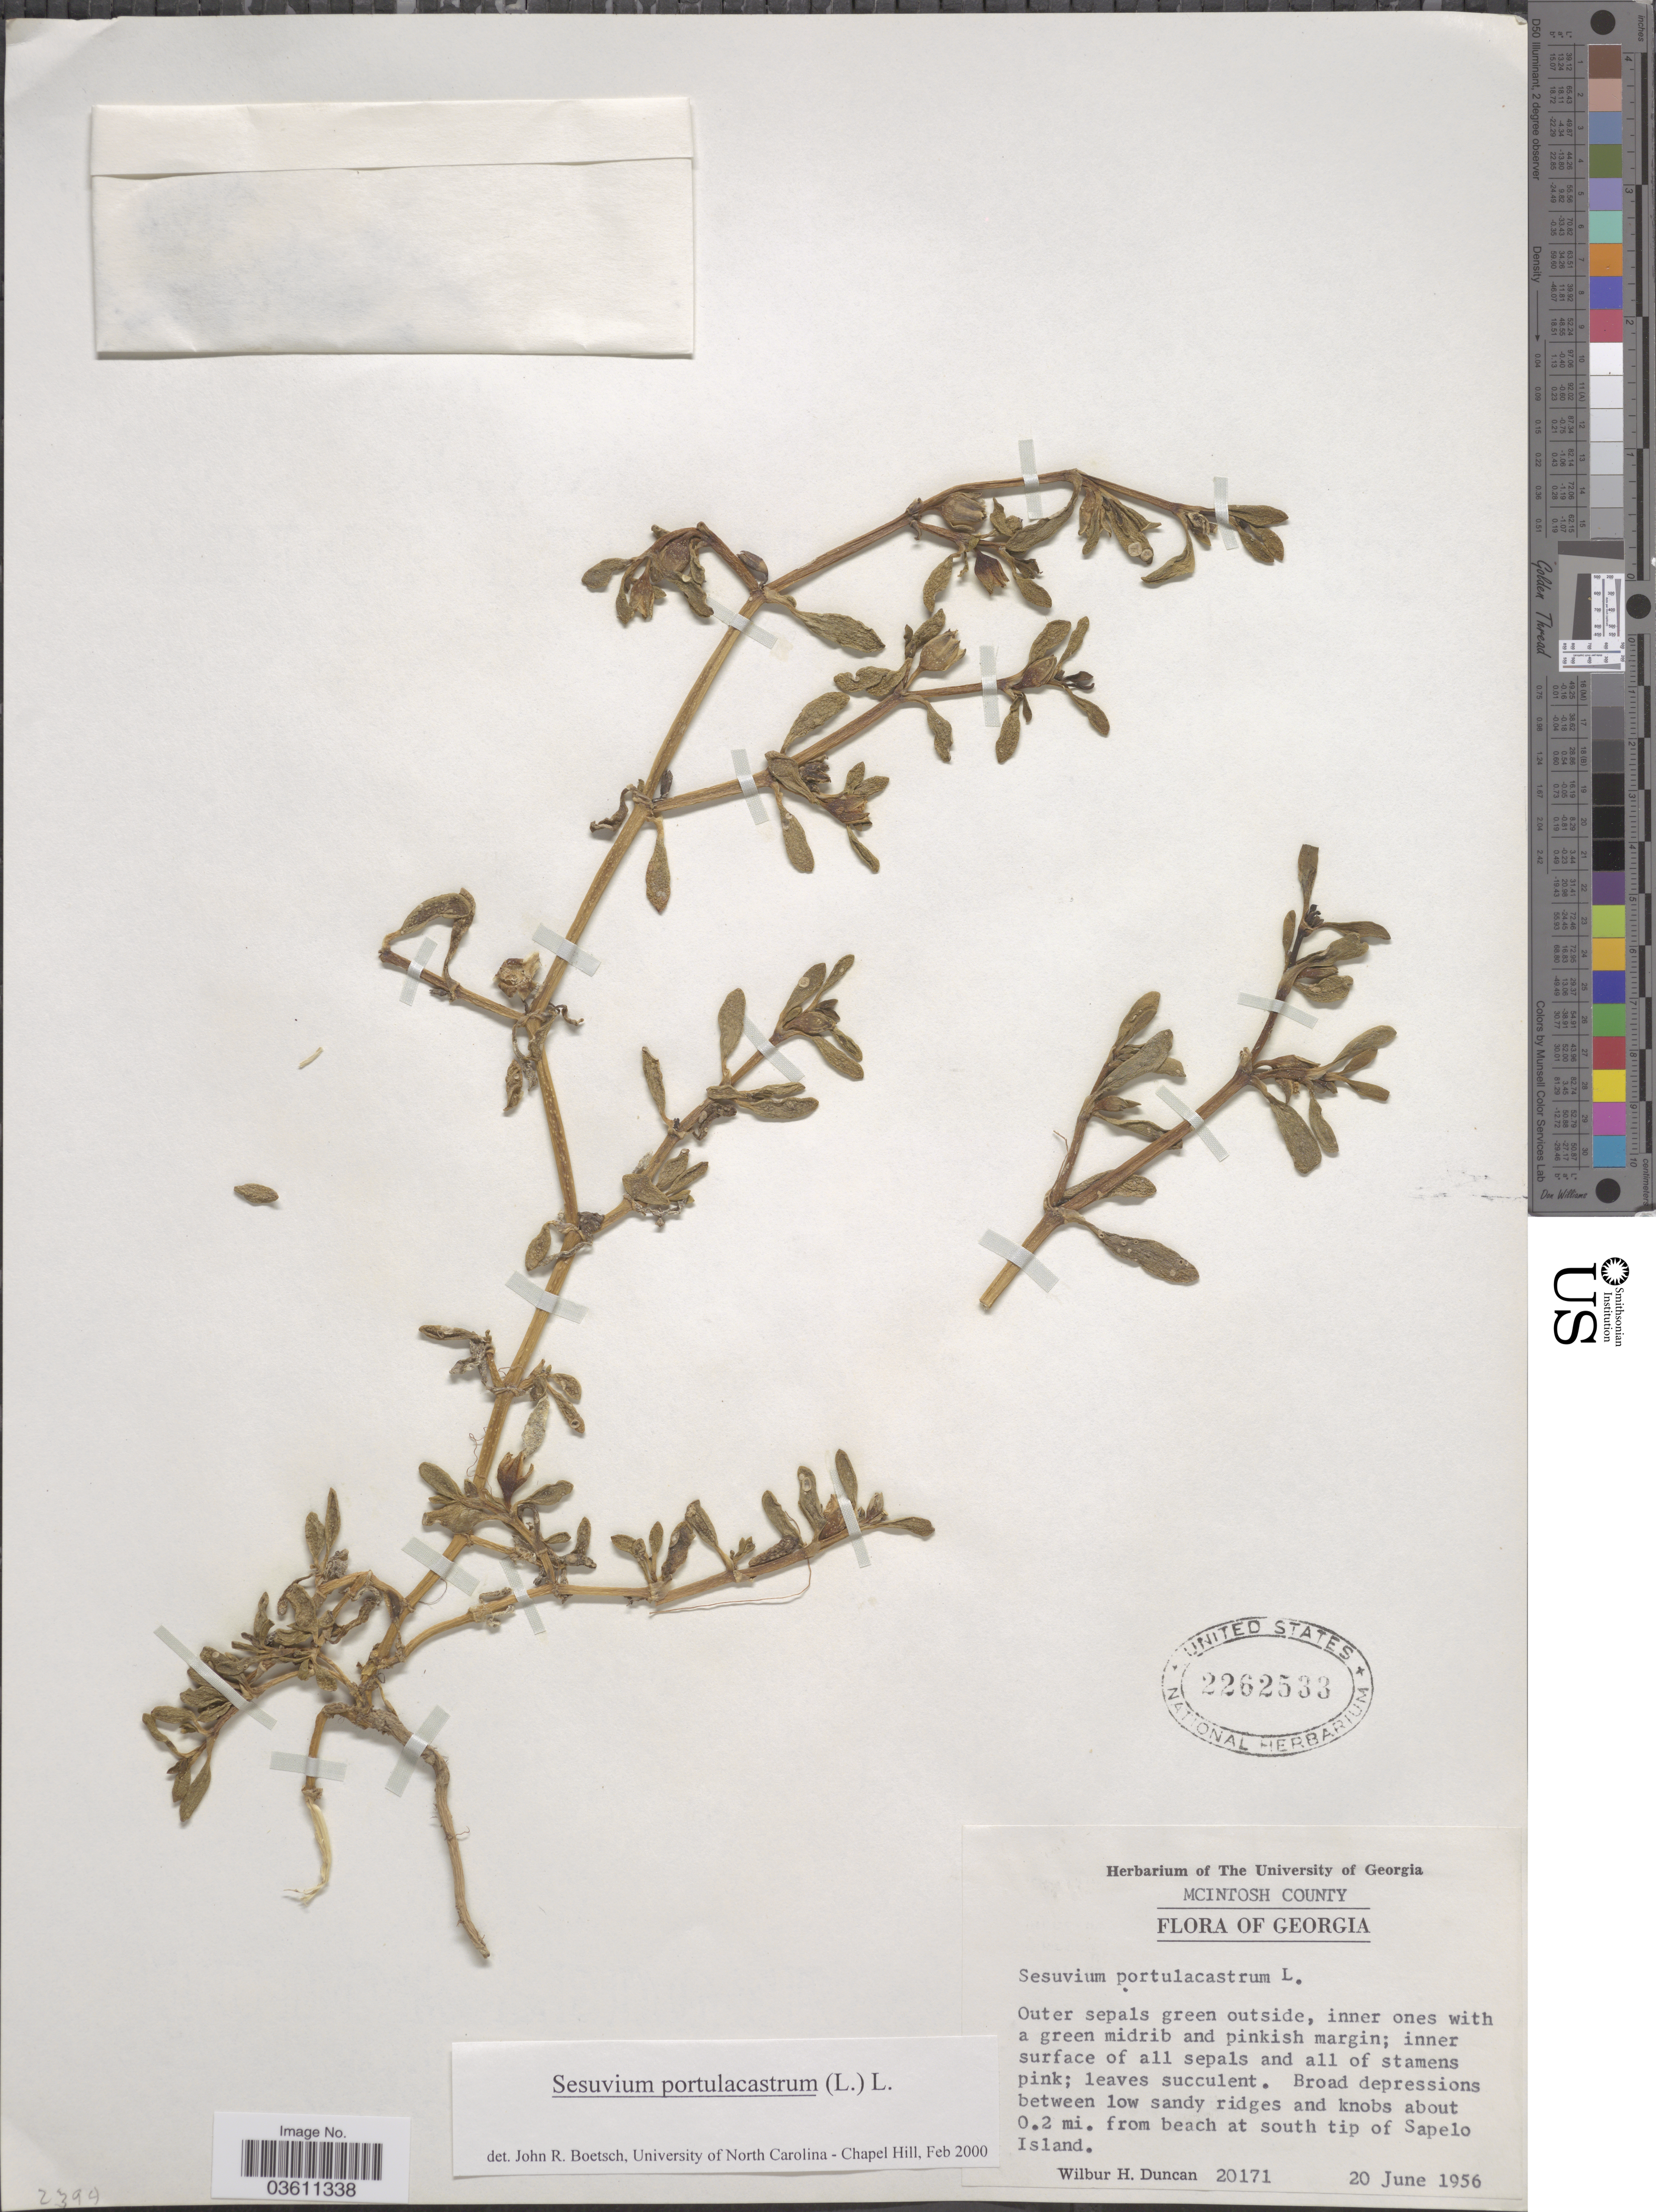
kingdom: Plantae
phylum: Tracheophyta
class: Magnoliopsida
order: Caryophyllales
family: Aizoaceae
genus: Sesuvium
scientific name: Sesuvium portulacastrum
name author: (L.) L.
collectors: W. H. Duncan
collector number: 20171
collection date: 1956-06-20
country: United States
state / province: Georgia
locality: McIntosh County. About 0.2 mi. from beach at south tip of Sapelo Island.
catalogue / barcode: US 2262533